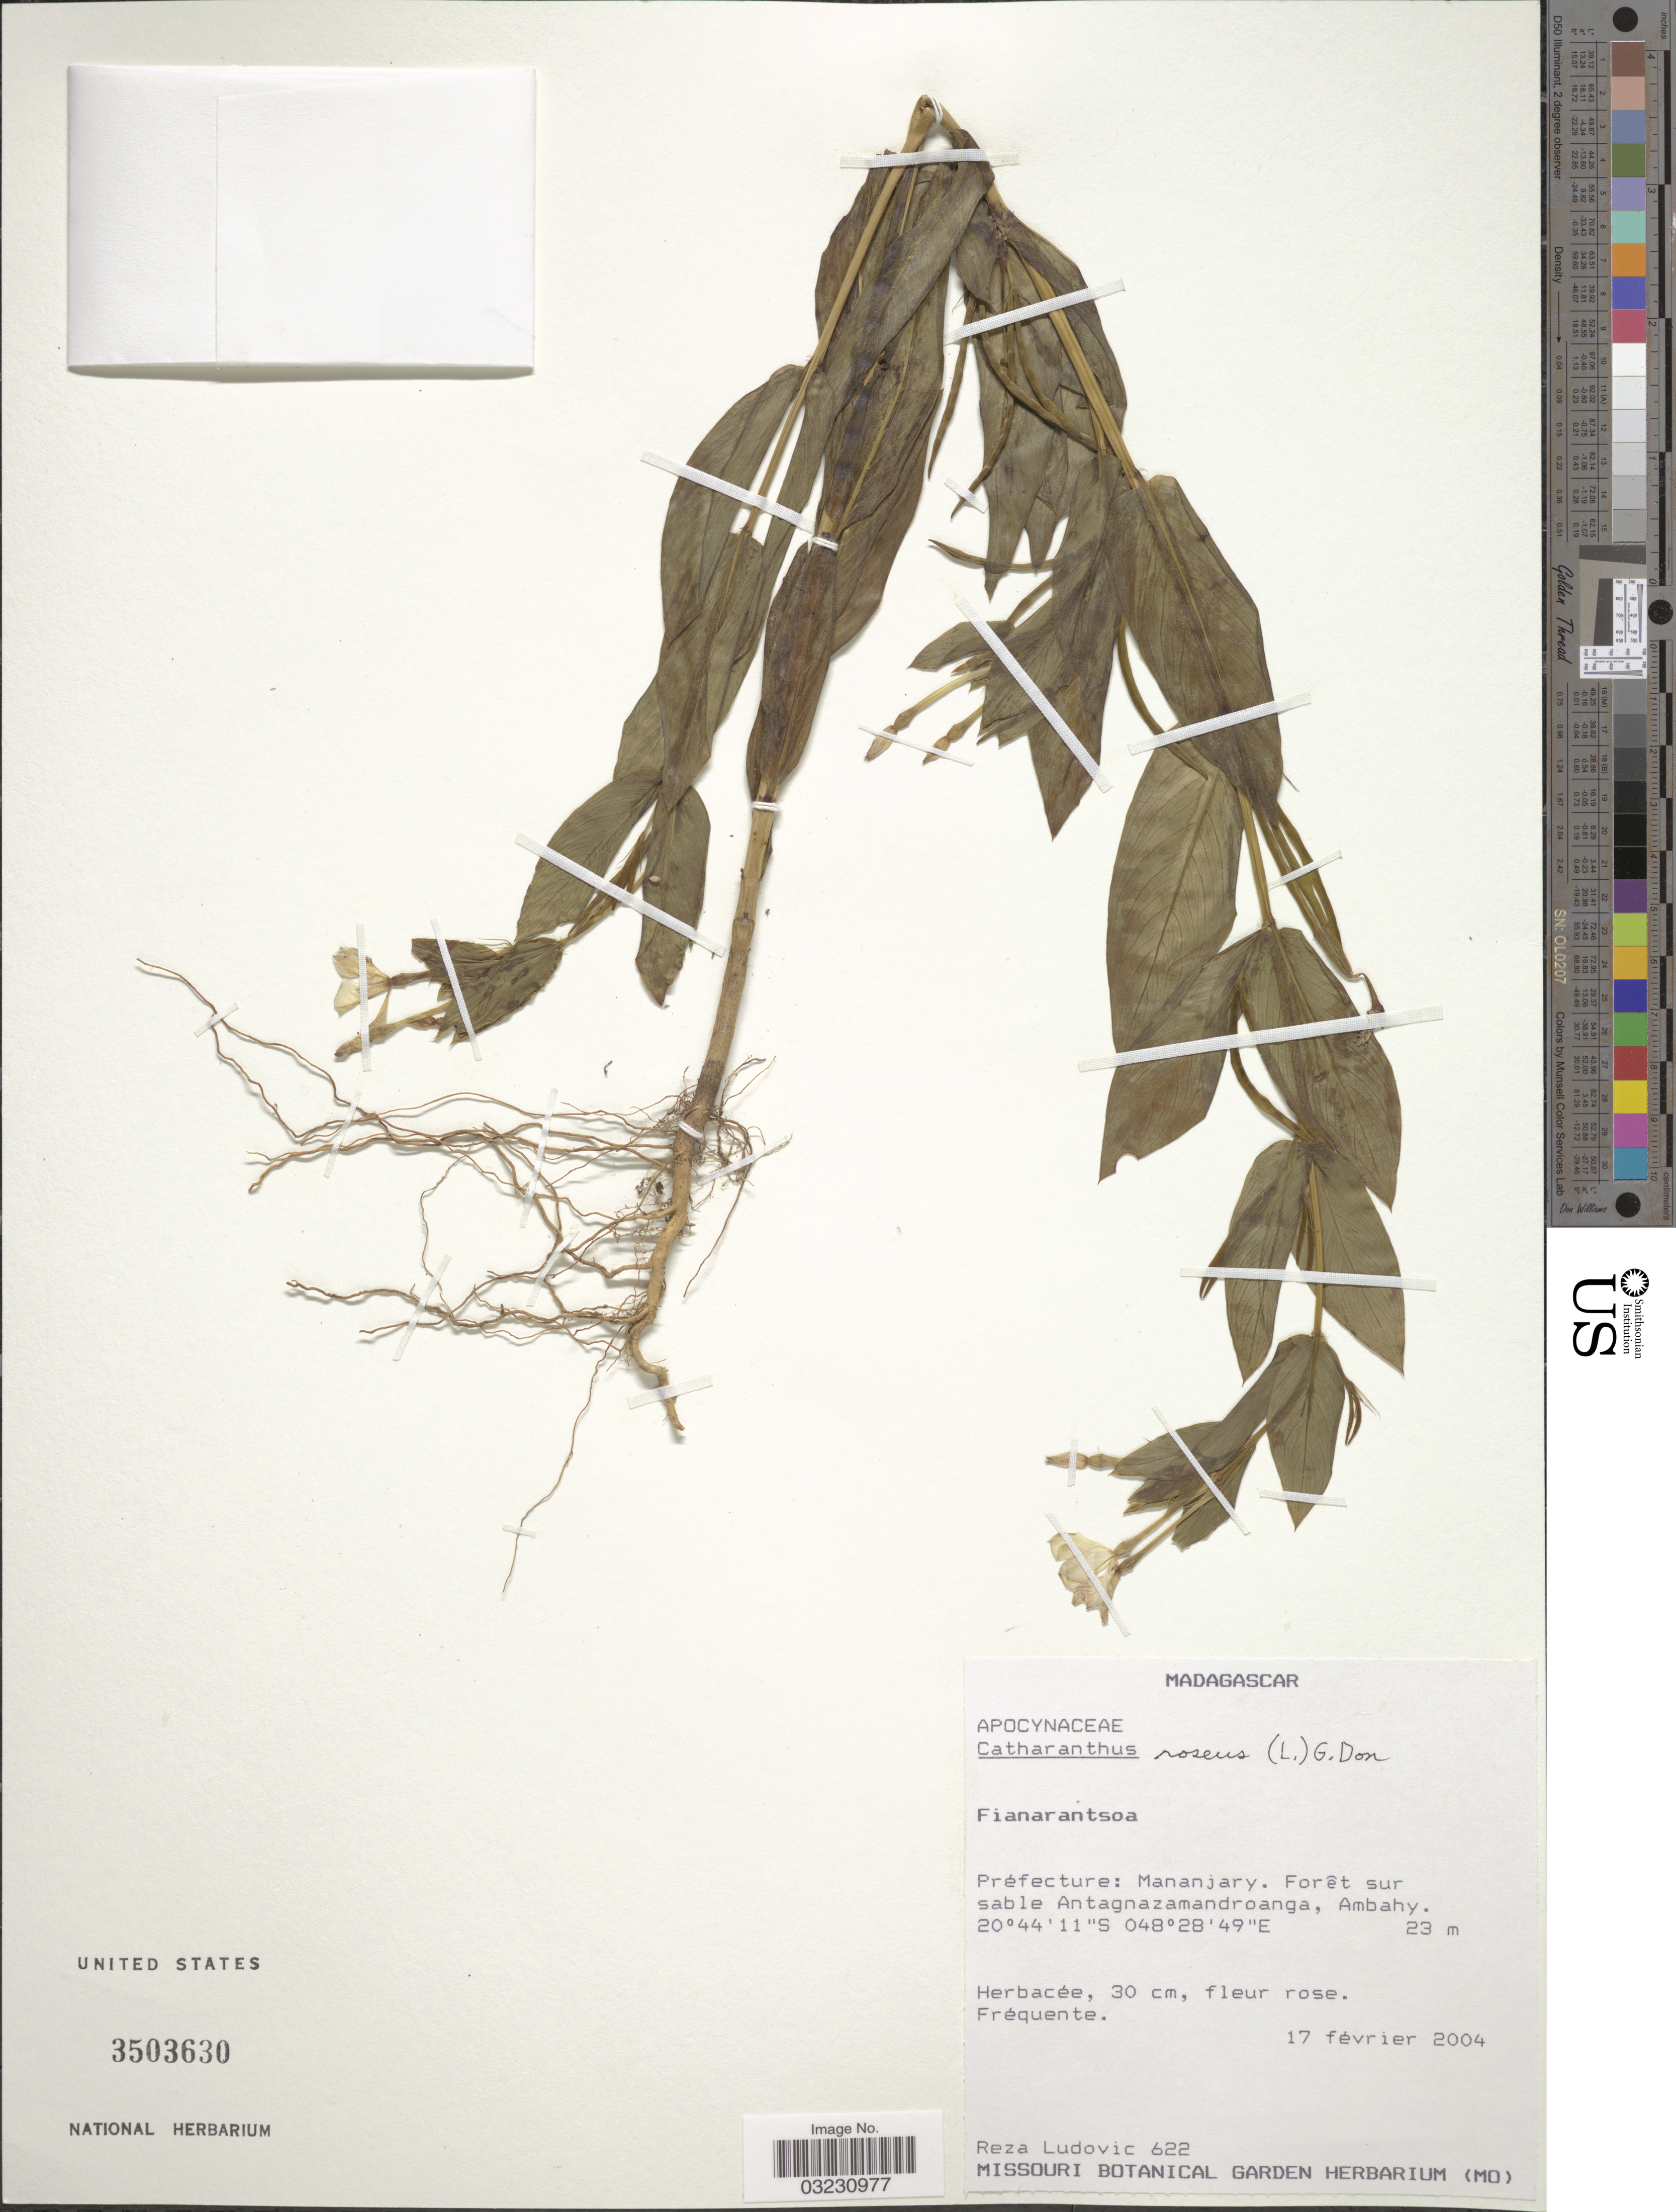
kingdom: Plantae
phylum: Tracheophyta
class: Magnoliopsida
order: Gentianales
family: Apocynaceae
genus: Catharanthus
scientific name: Catharanthus roseus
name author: (L.) G. Don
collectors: R. Ludovic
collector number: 622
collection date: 2004-02-17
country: Madagascar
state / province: Vatovavy Fitovinany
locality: Préfecture: Mananjary. Forêt sur sable Antagnazamandroanga, Ambahy.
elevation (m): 23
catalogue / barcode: US 3503630